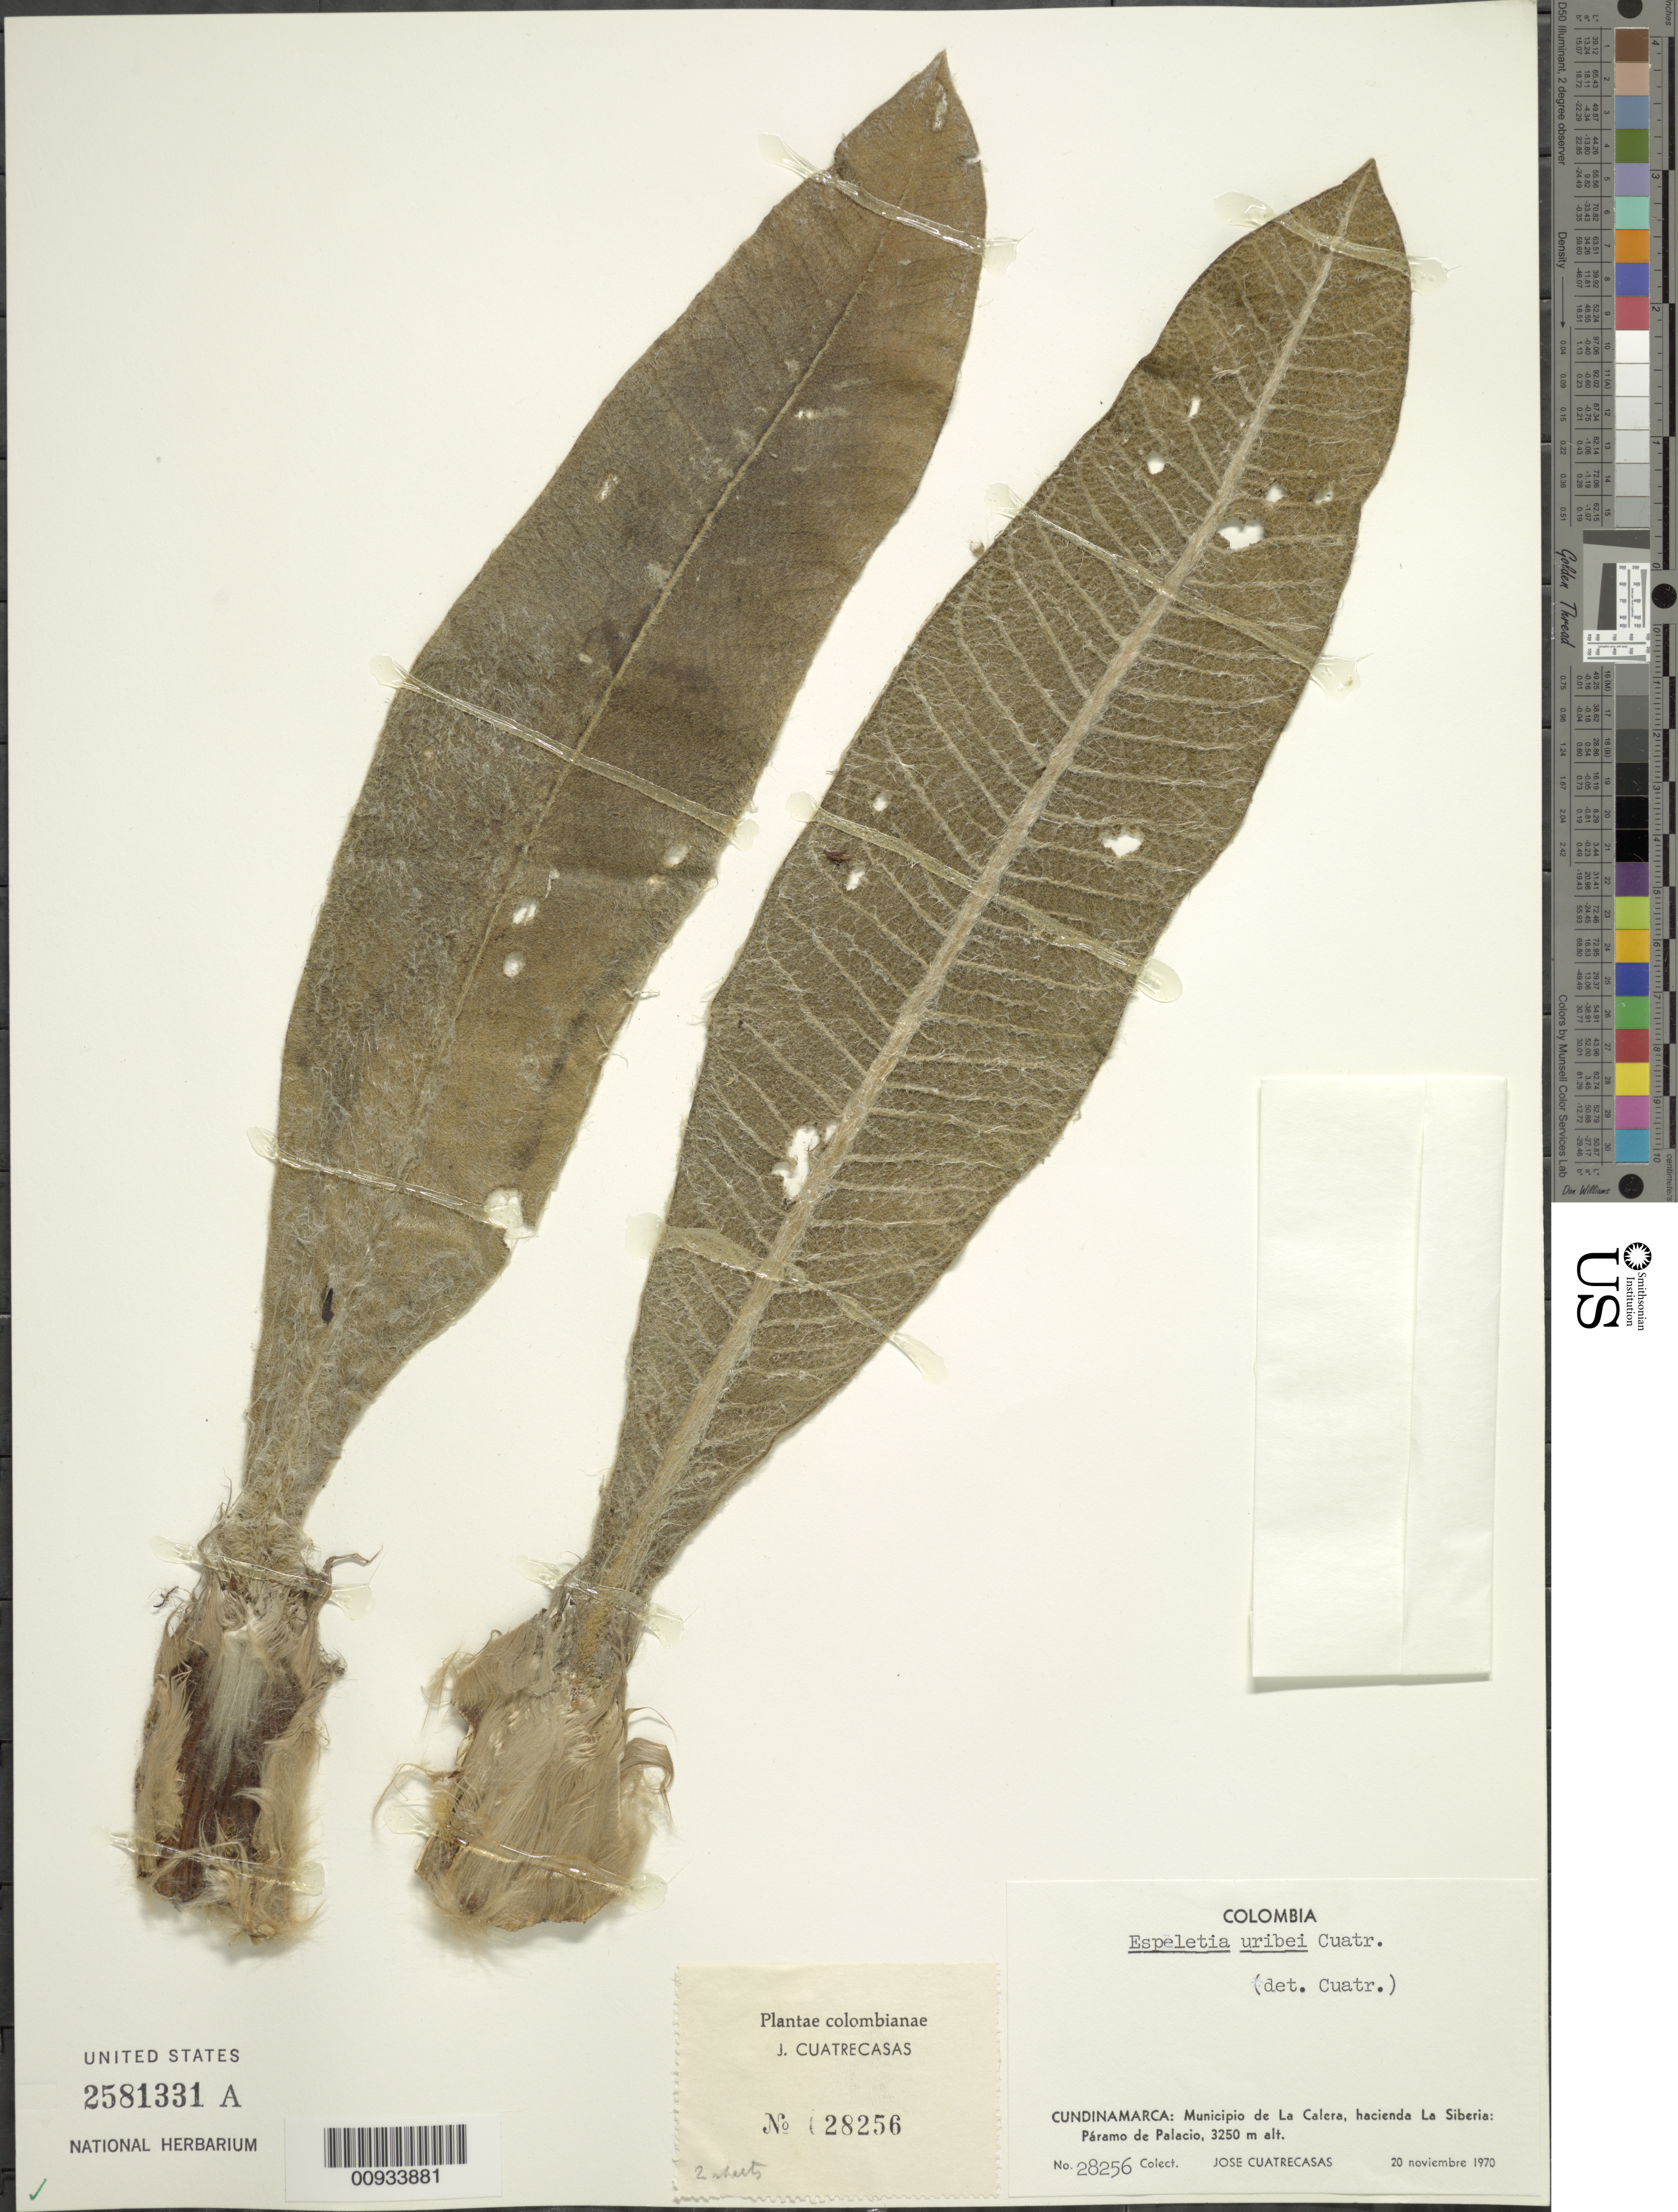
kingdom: Plantae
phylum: Tracheophyta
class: Magnoliopsida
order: Asterales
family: Asteraceae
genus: Espeletia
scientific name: Espeletia uribei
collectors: J. Cuatrecasas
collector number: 28256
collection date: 1970-11-20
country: Colombia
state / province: Cundinamarca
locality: Municipio de La Calera:, hacienda La Siberia. Paramo de Palacio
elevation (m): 3250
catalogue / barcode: US 2581331A